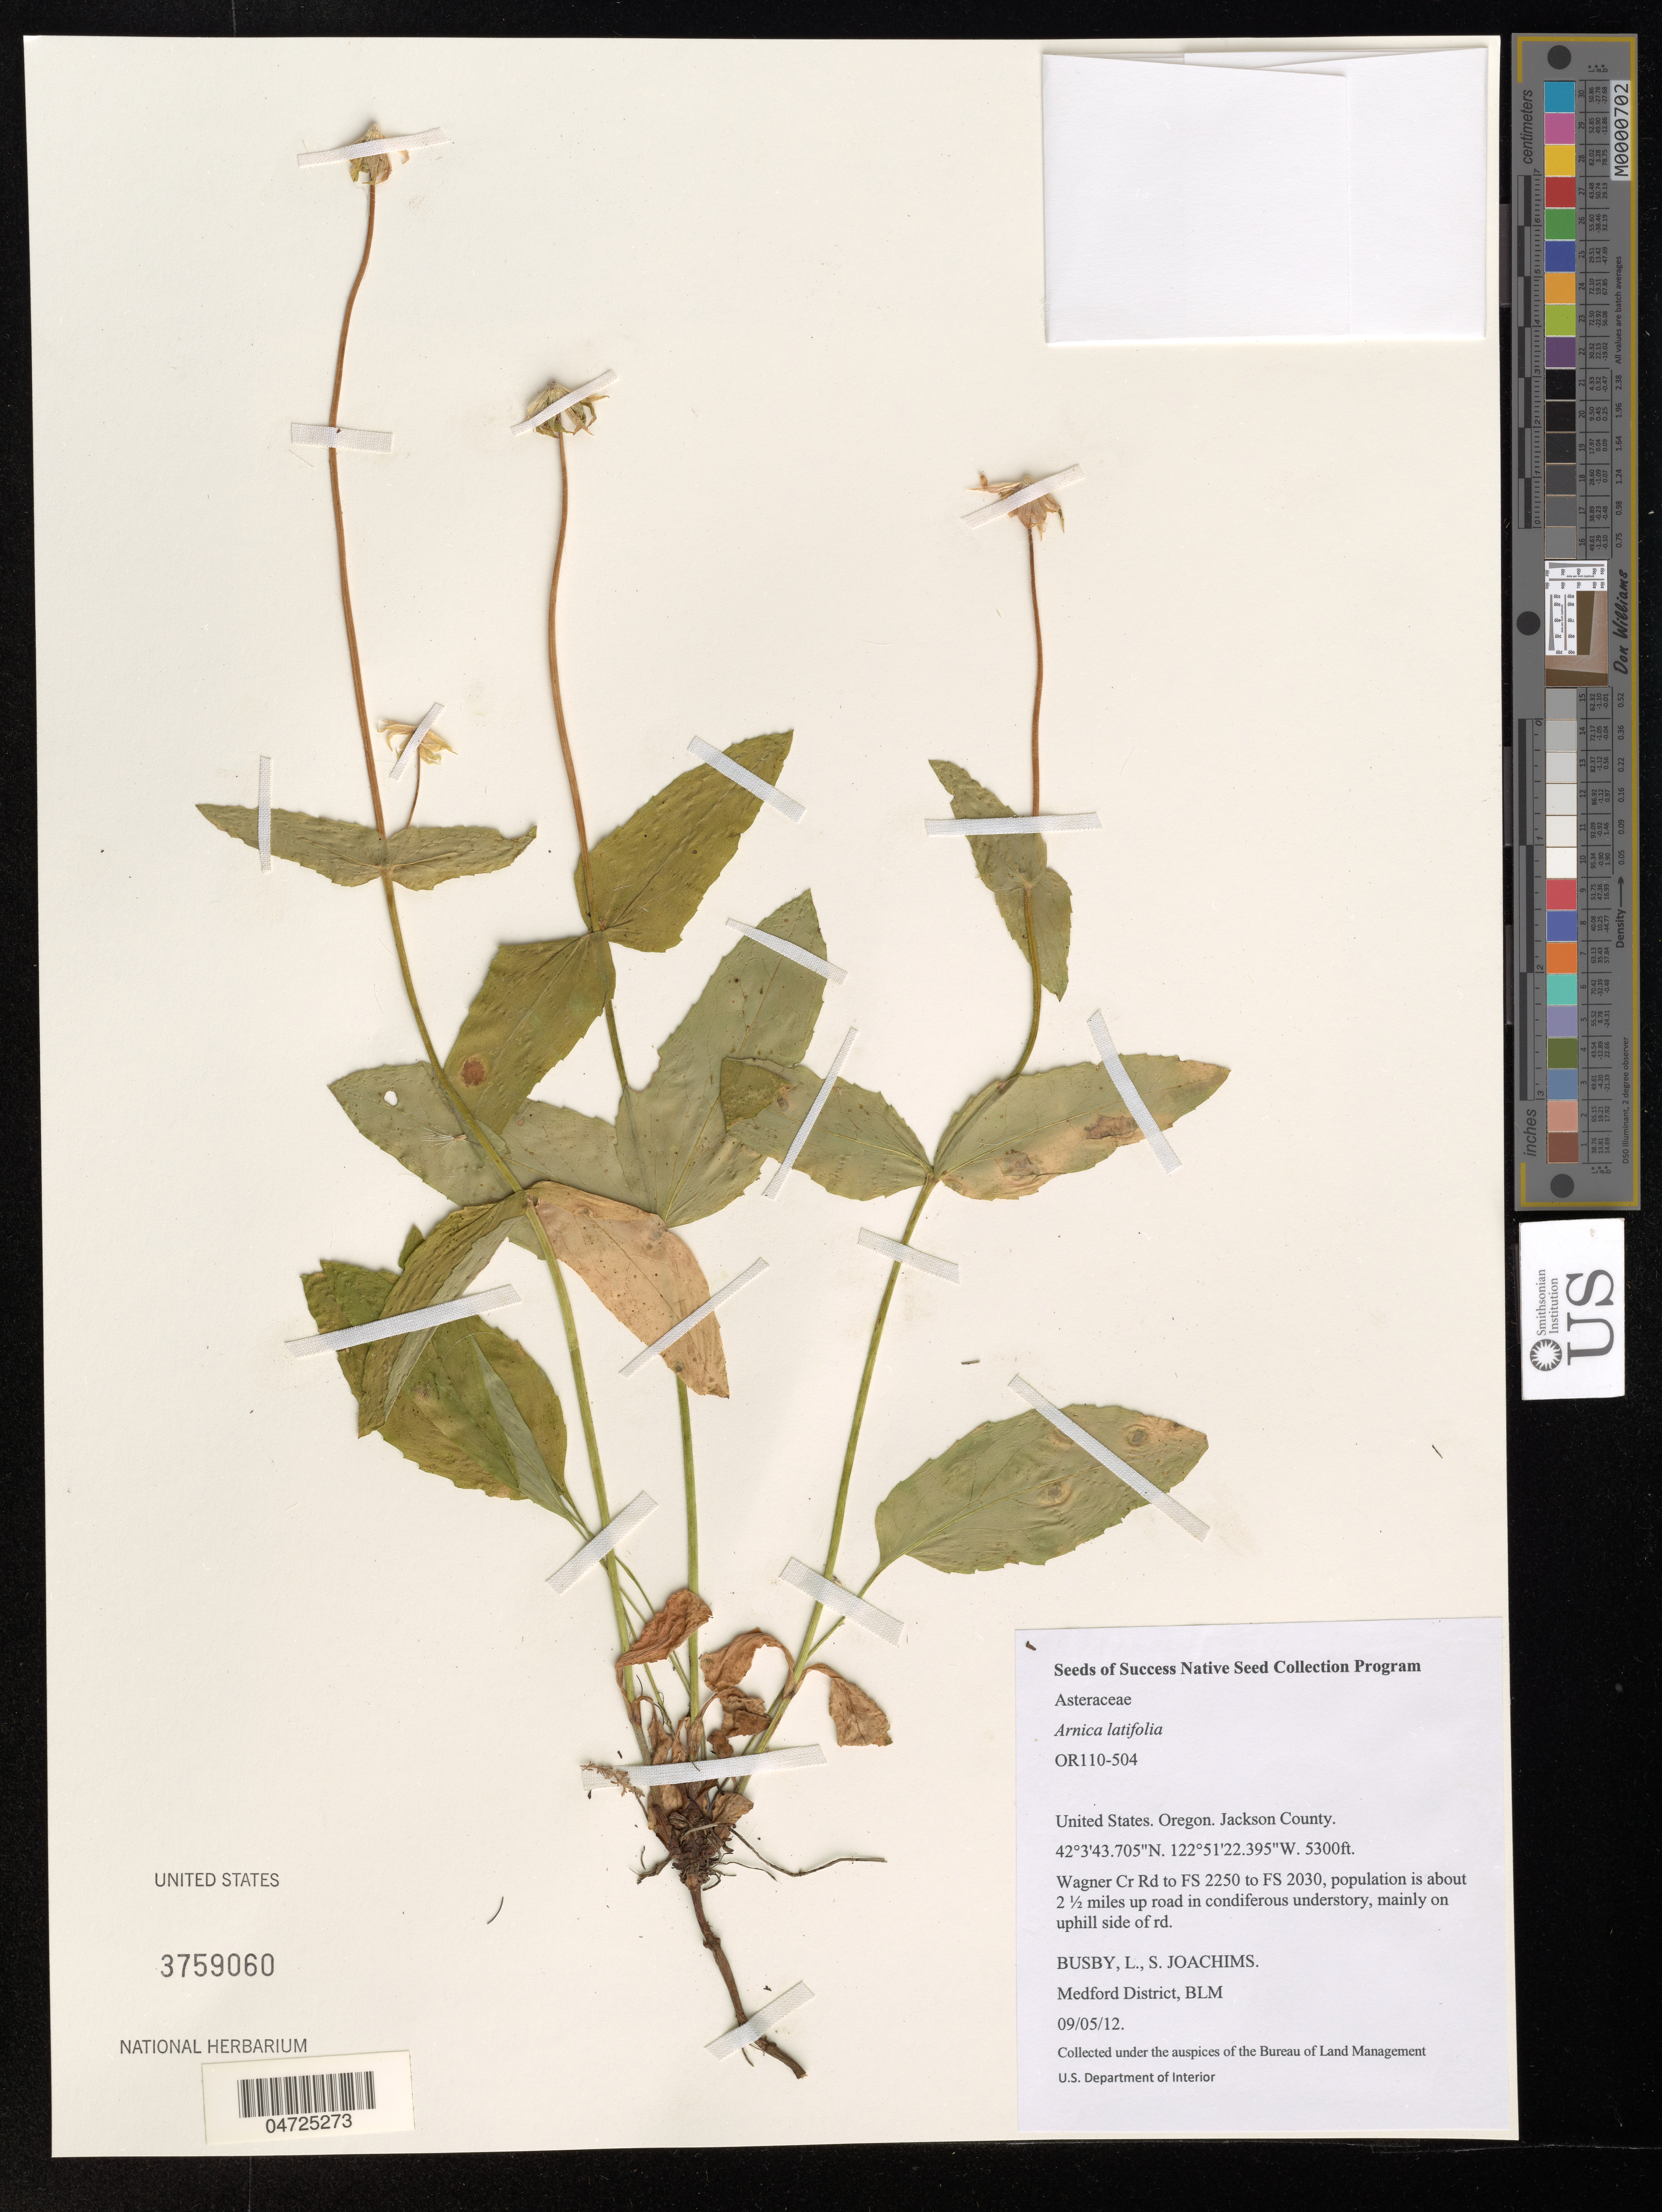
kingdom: Plantae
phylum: Tracheophyta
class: Magnoliopsida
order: Asterales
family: Asteraceae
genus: Arnica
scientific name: Arnica latifolia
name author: Bong.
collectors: L. Busby & S. Joachims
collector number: OR110-504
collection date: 2012-09-05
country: United States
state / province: Oregon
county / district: Jackson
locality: Jackson County. Wagner Cr Rd to FS 2250 to FS 2030, population is about 2½ miles up road in condiferous understory, mainly on uphill side of rd.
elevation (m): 1615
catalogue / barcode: US 3759060